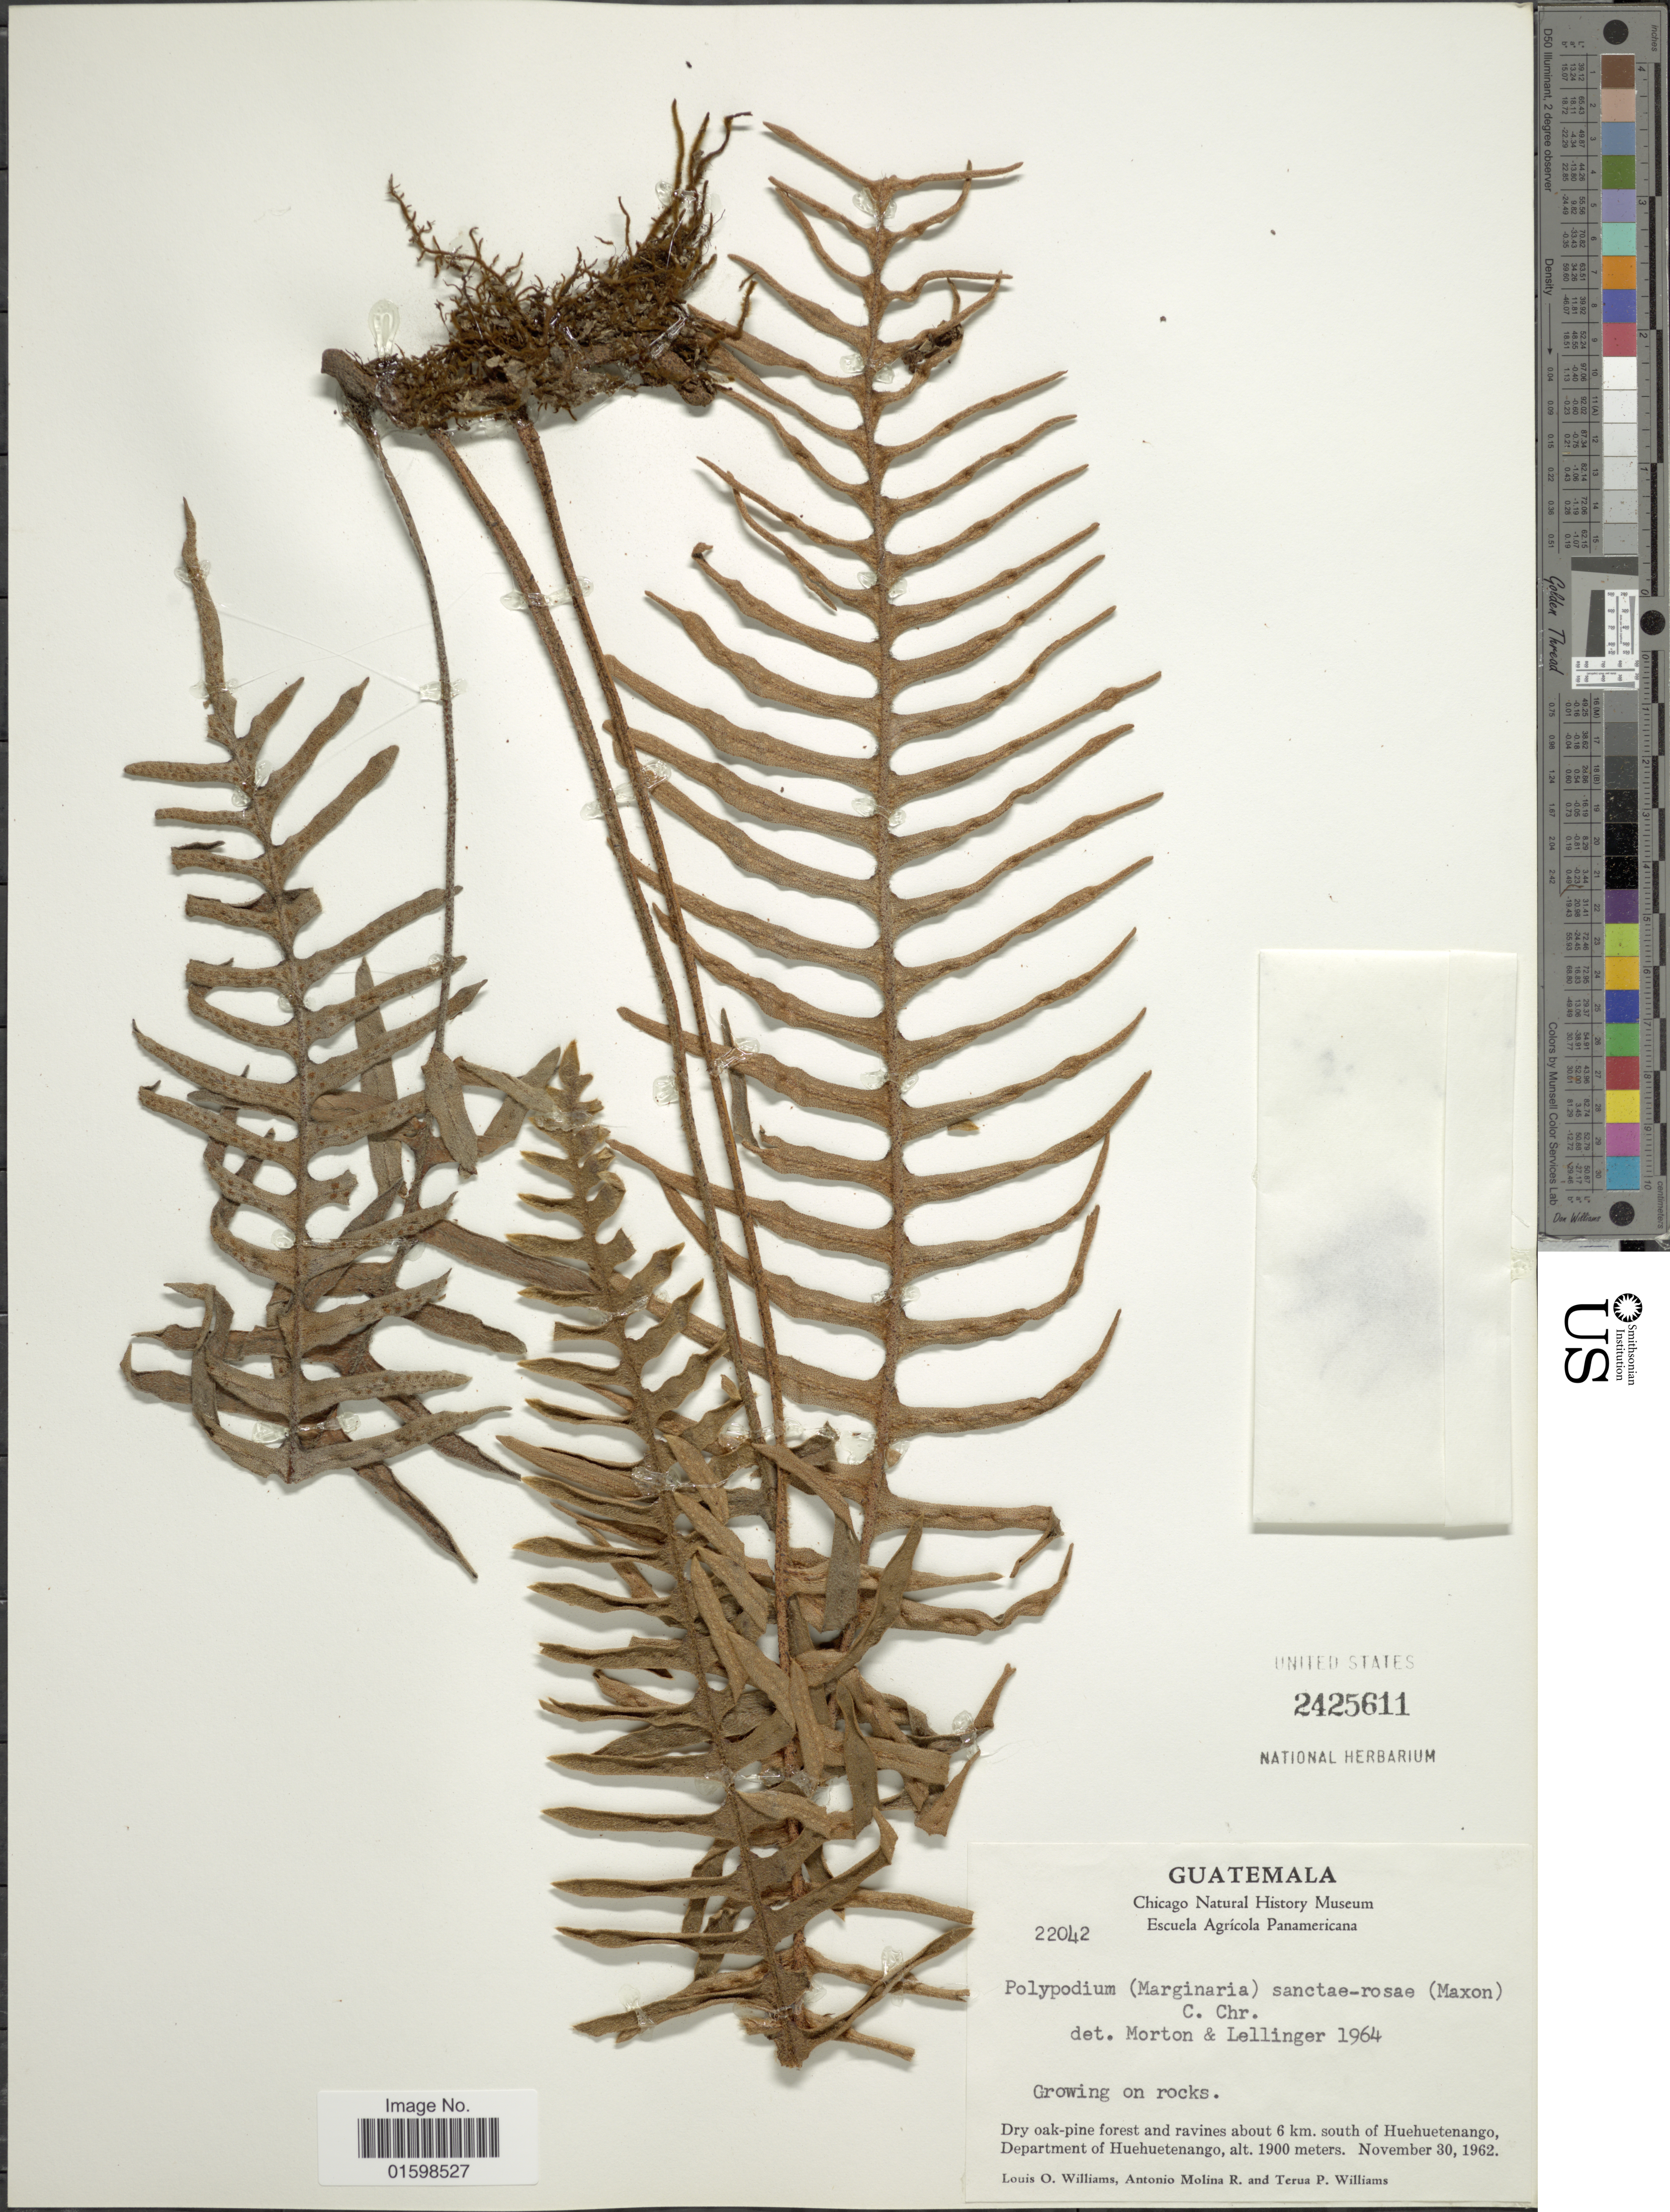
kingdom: Plantae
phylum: Tracheophyta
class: Polypodiopsida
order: Polypodiales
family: Polypodiaceae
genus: Pleopeltis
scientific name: Pleopeltis sanctae-rosae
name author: (Maxon) A.R. Sm. & Tejero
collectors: L. O. Williams, A. Molina R. & T. P. Williams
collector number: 22042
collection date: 1962-11-30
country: Guatemala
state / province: Huehuetenango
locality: Growing on rocks, dry oak-pine forest and ravines about 6 km. south of Huehuetenango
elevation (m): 1900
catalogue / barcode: US 2425611